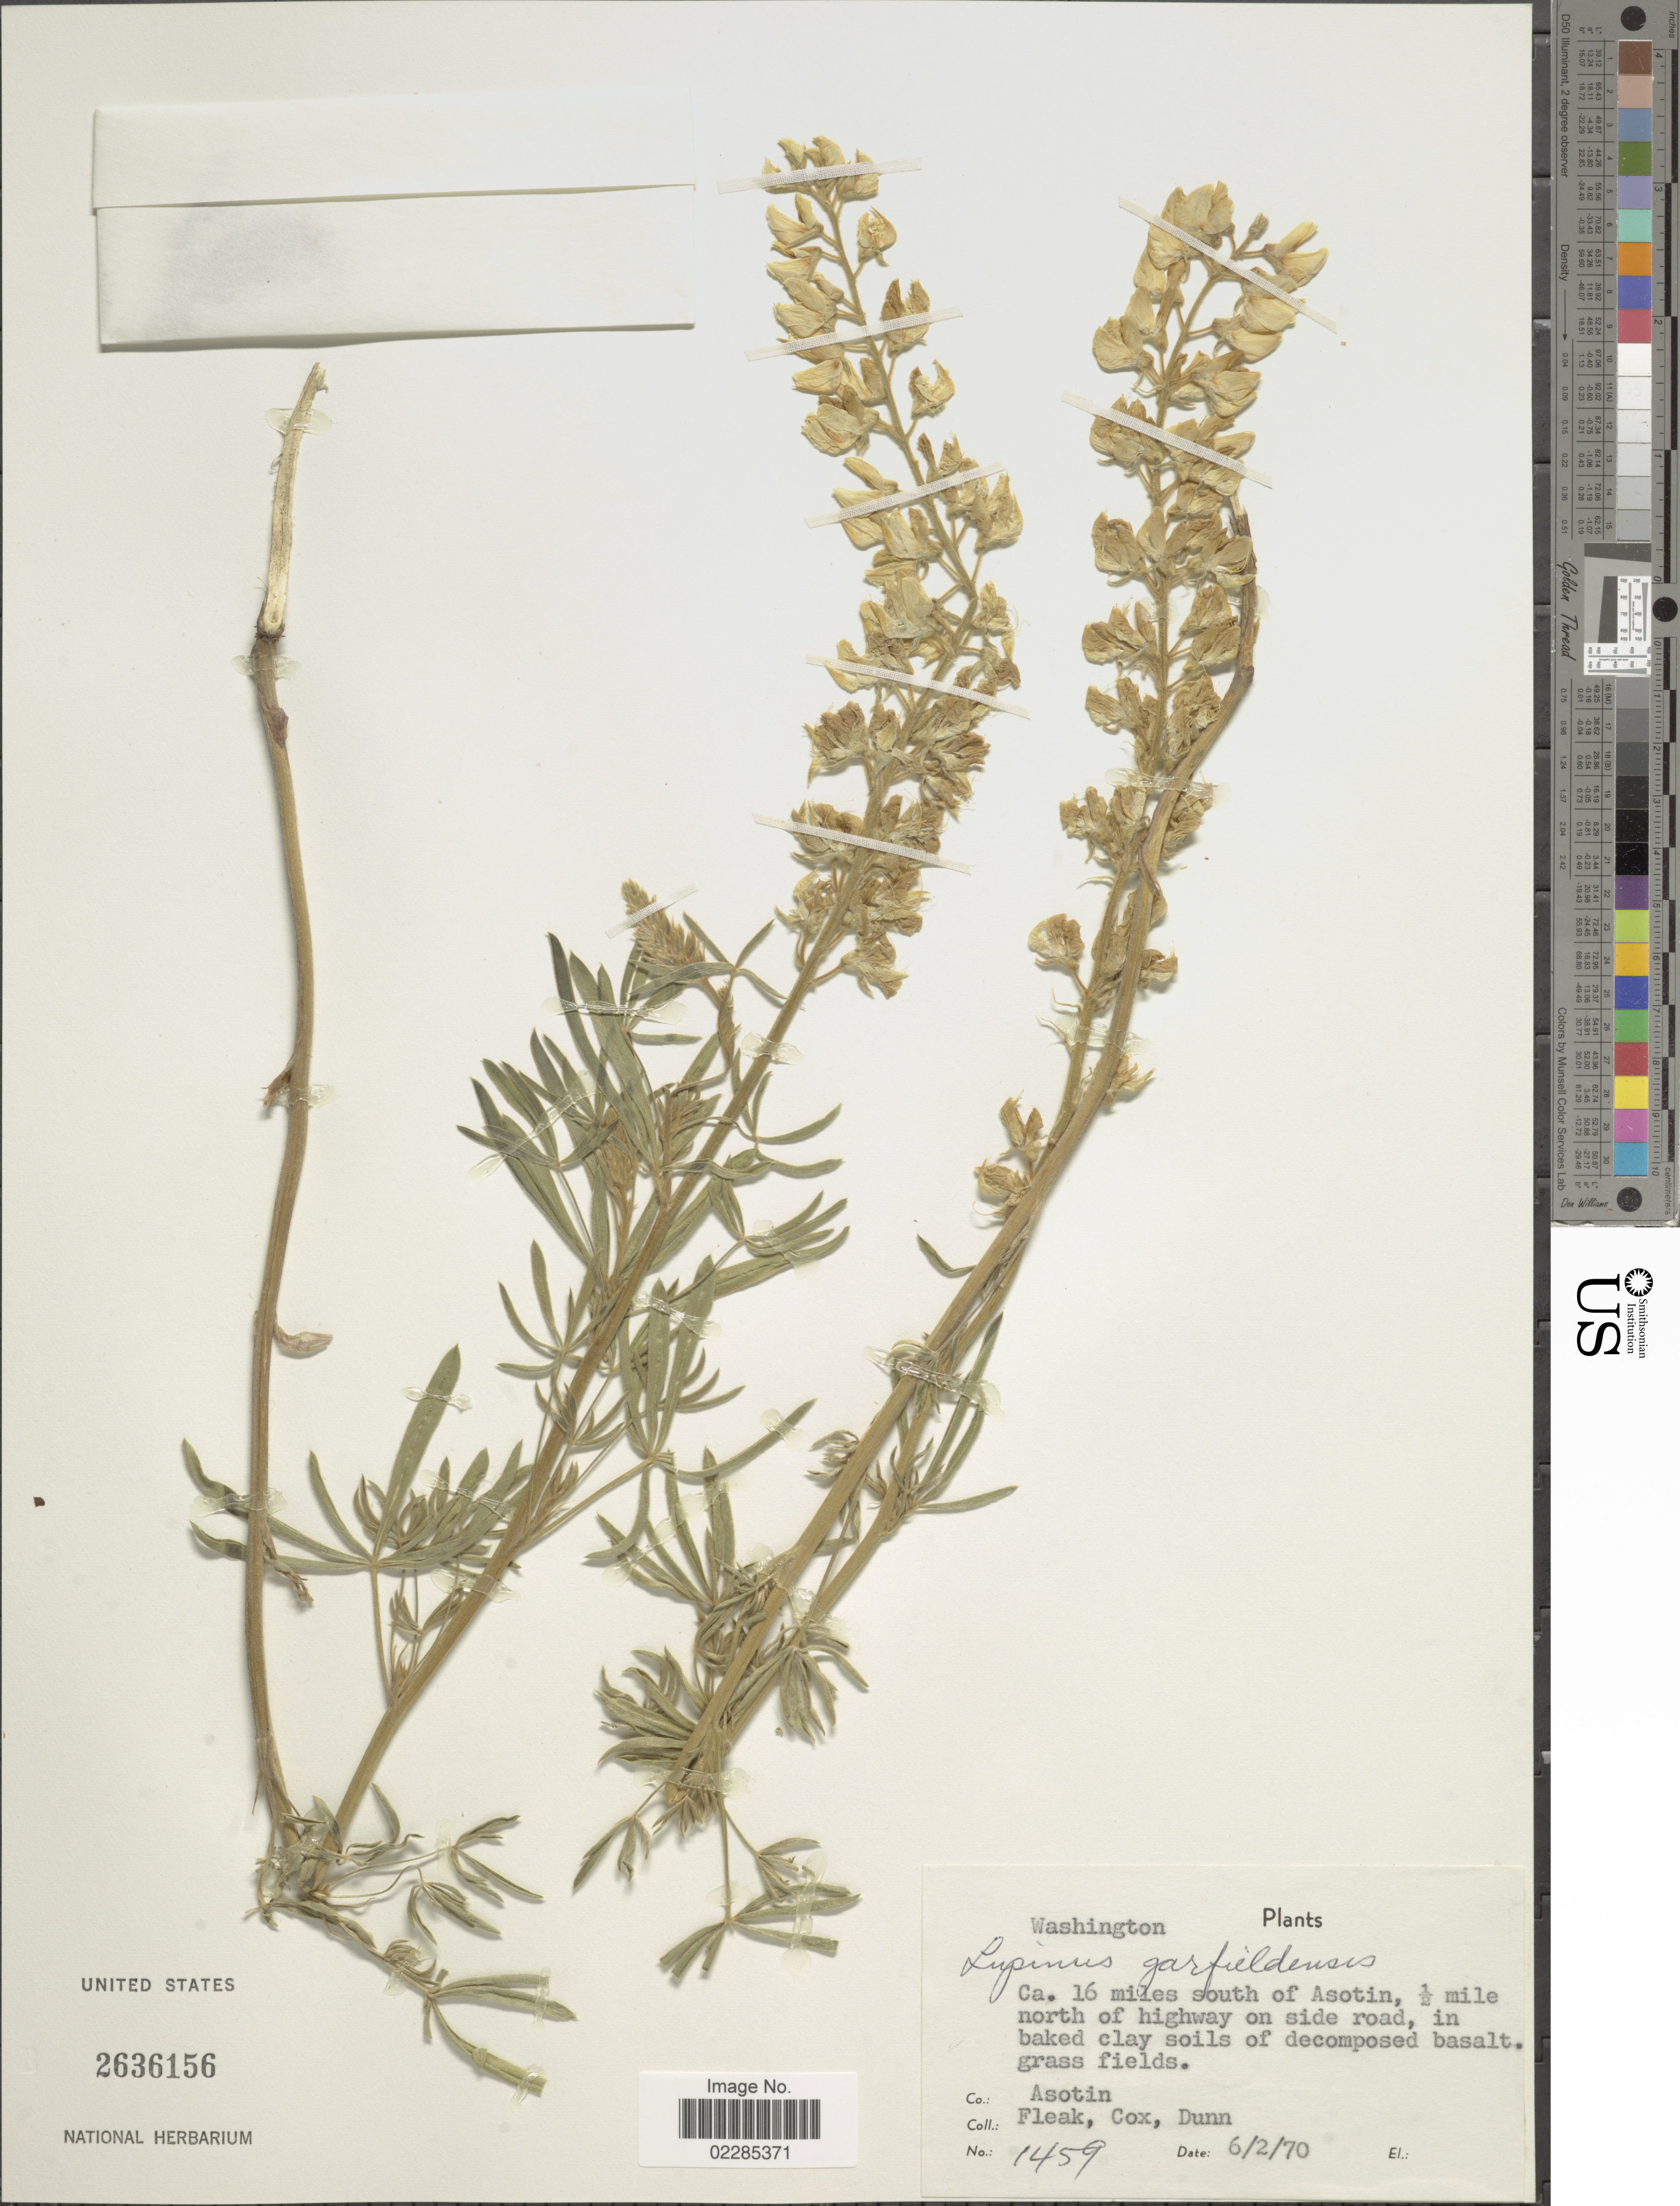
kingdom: Plantae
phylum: Tracheophyta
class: Magnoliopsida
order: Fabales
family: Fabaceae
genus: Lupinus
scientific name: Lupinus garfieldensis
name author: C.P. Sm.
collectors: L. Fleak, -. Cox & Dunn, --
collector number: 1459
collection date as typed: Transcribed d/m/y: 2/6/70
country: United States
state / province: Washington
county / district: Asotin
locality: Ca. 16 miles south of Asotin, ½ mile north of highway on side road, in baked clay soils of decomposed basalt. grass fields, Co: Asotin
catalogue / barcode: US 2636156